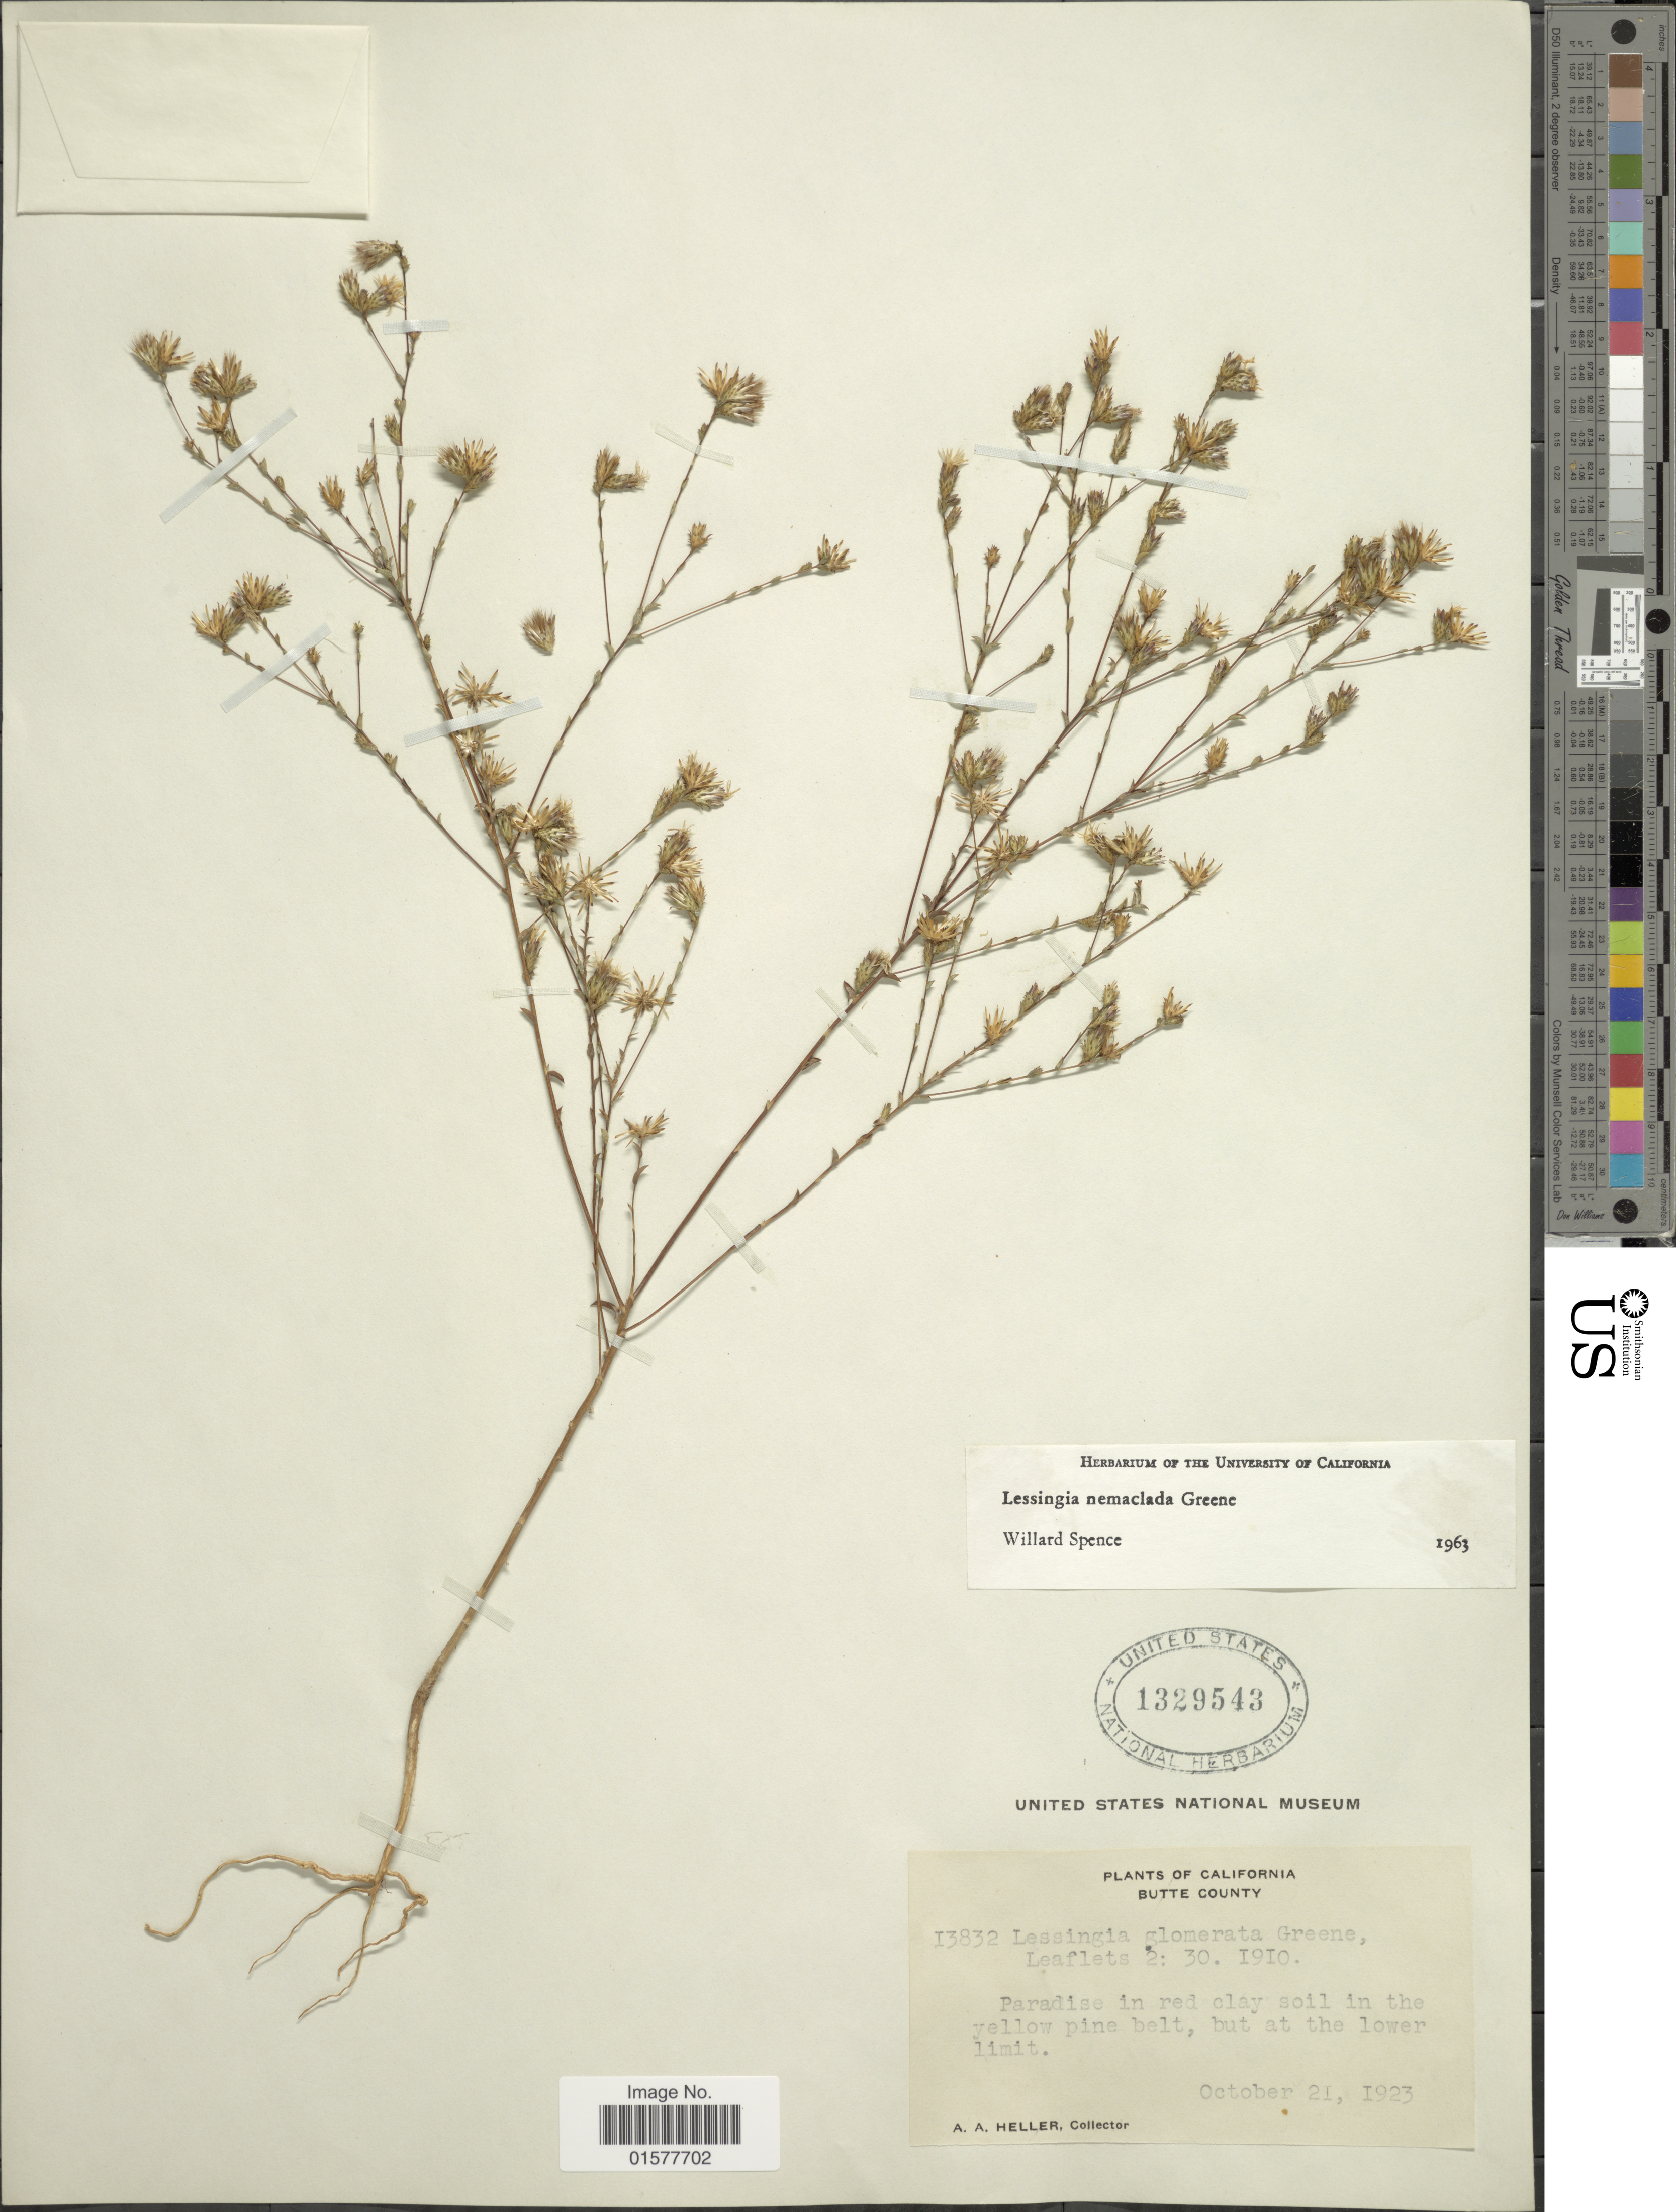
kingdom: Plantae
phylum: Tracheophyta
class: Magnoliopsida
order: Asterales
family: Asteraceae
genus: Lessingia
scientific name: Lessingia nemaclada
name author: Greene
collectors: A. A. Heller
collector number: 13832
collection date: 1923-10-21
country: United States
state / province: California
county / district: Butte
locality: Butte County, Paradise in red clay soil in the yellow pine belt, but at the lower limit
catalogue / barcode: US 1329543